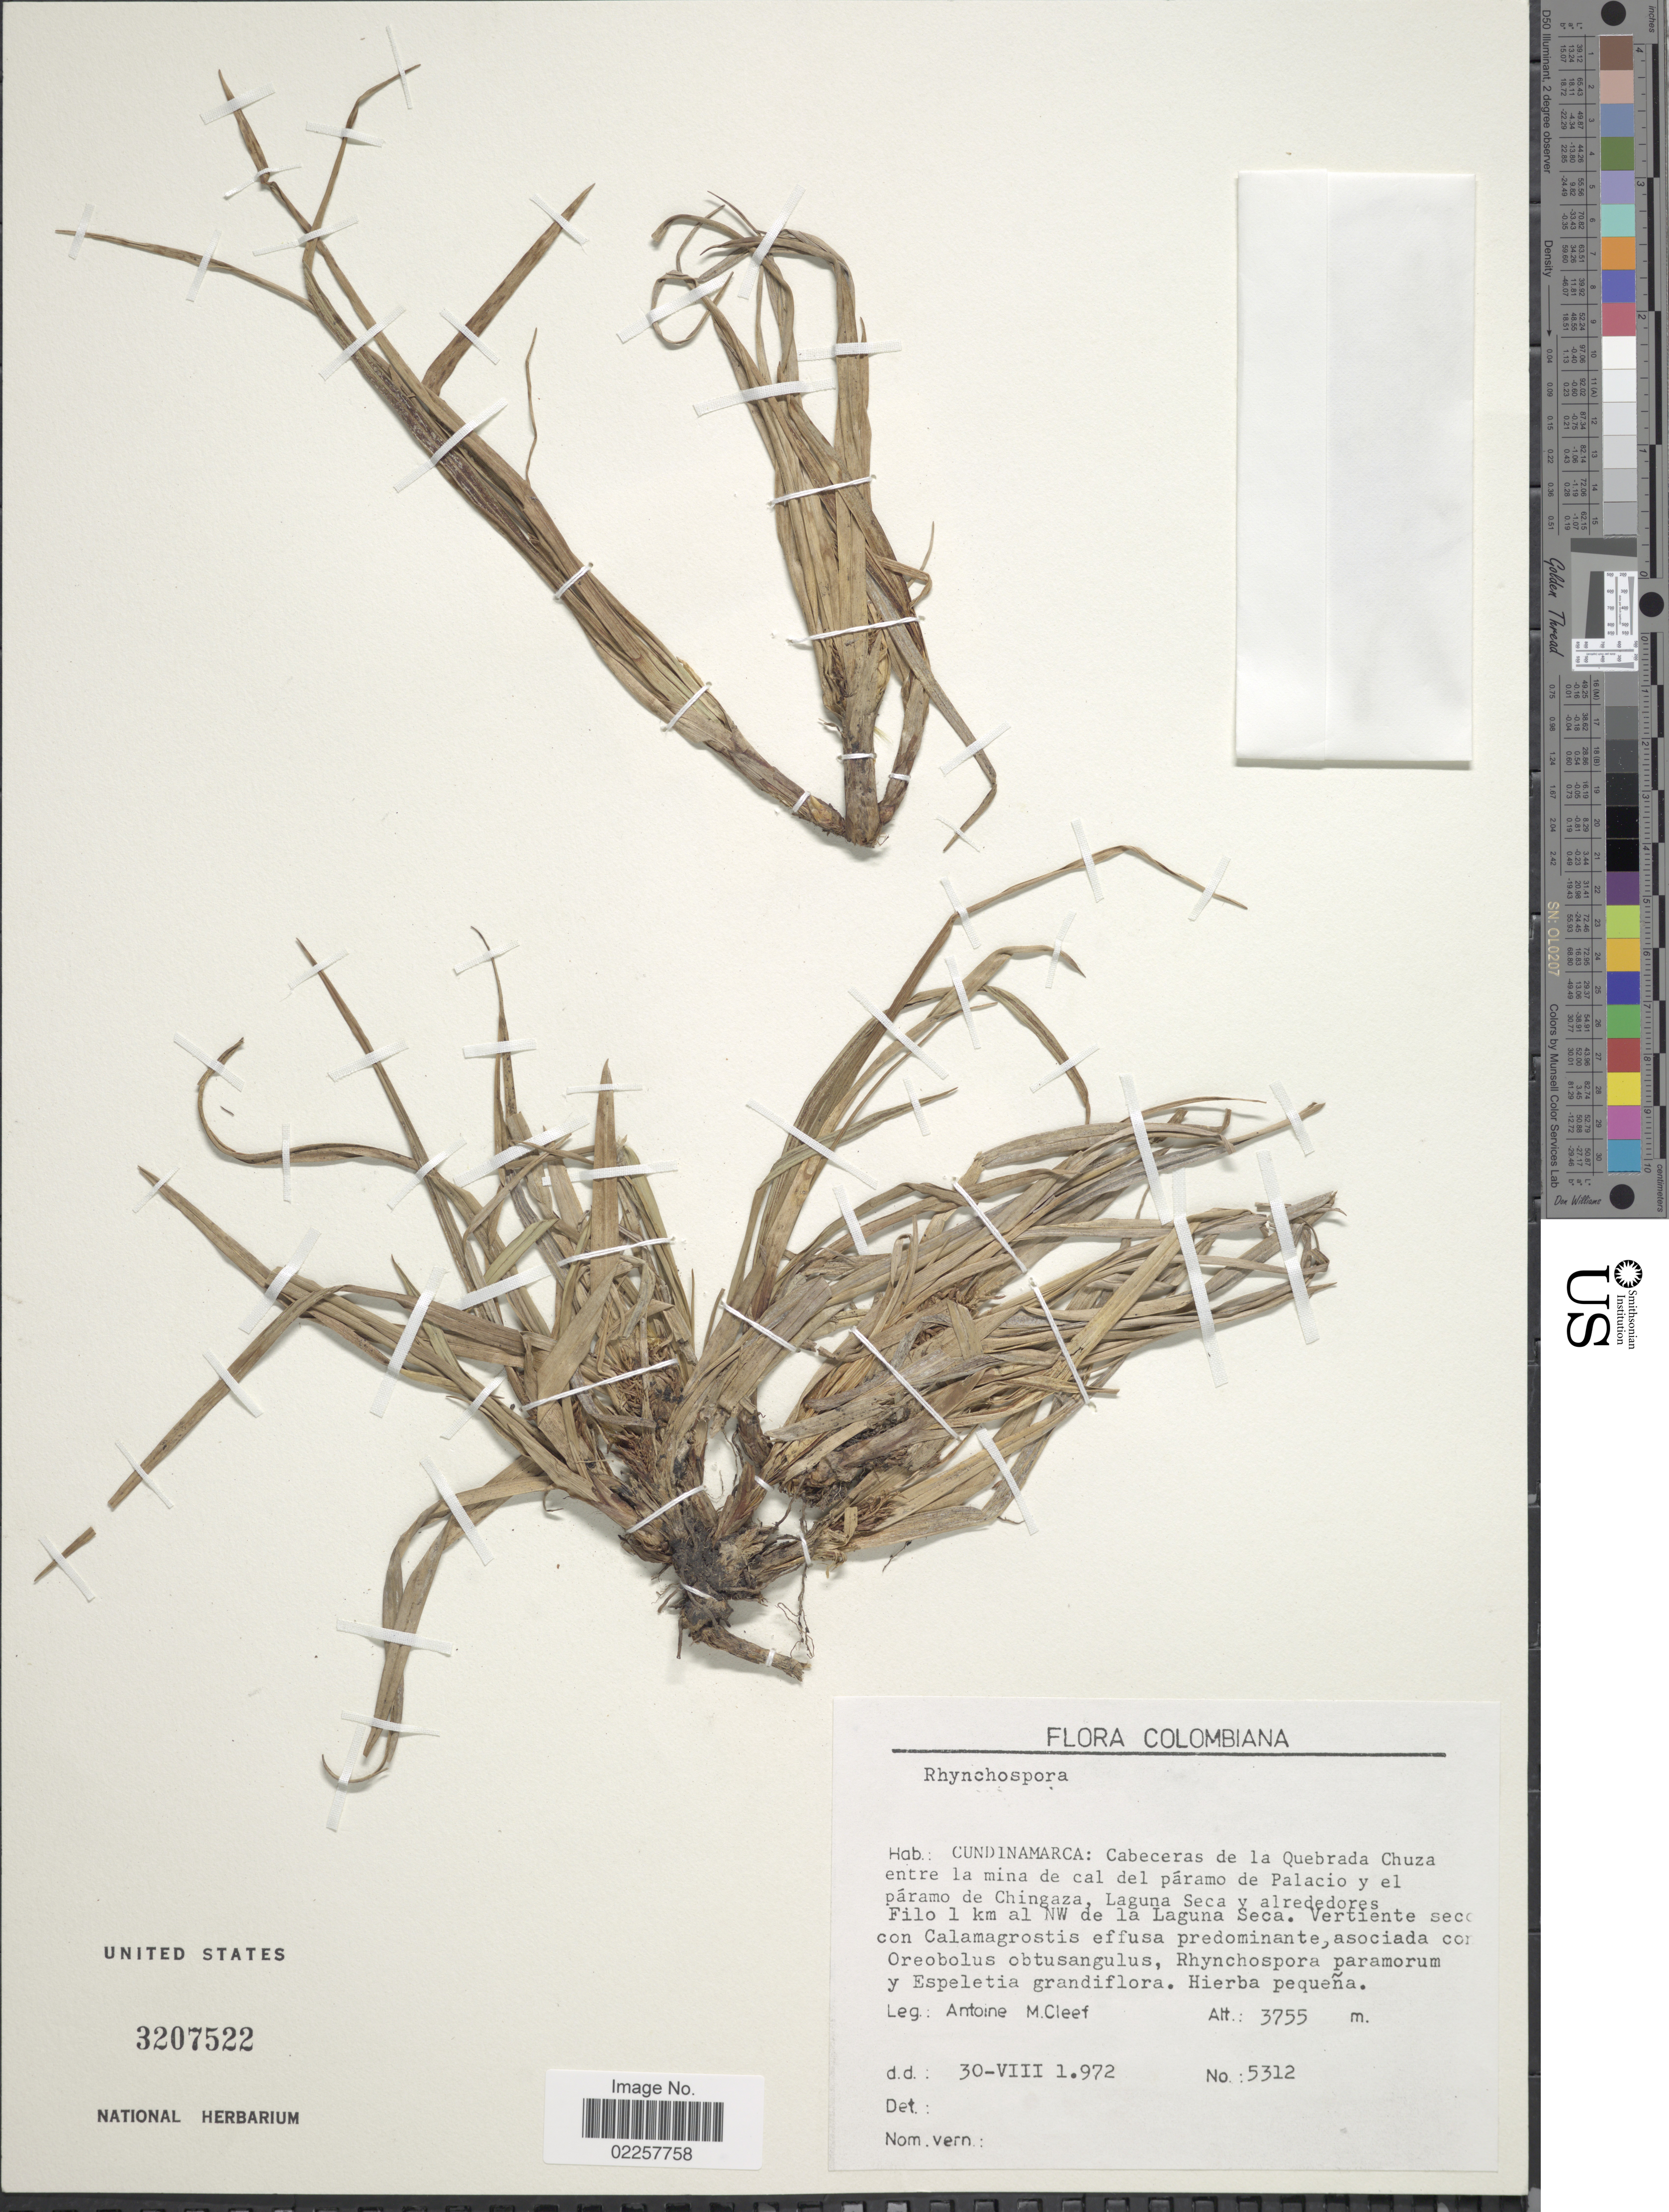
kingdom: Plantae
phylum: Tracheophyta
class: Liliopsida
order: Poales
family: Cyperaceae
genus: Rhynchospora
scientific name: Rhynchospora sp.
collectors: A. M. Cleef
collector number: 5312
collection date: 1972-08-30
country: Colombia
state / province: Cundinamarca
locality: Cabeceras de la Quebrada Chuza entre la mina de cal del paramo de Palacio y el paramo de Chingaza, Laguna Seca y alrededores Filo 1 km al NW de la Laguna Seca.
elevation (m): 3755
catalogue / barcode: US 3207522